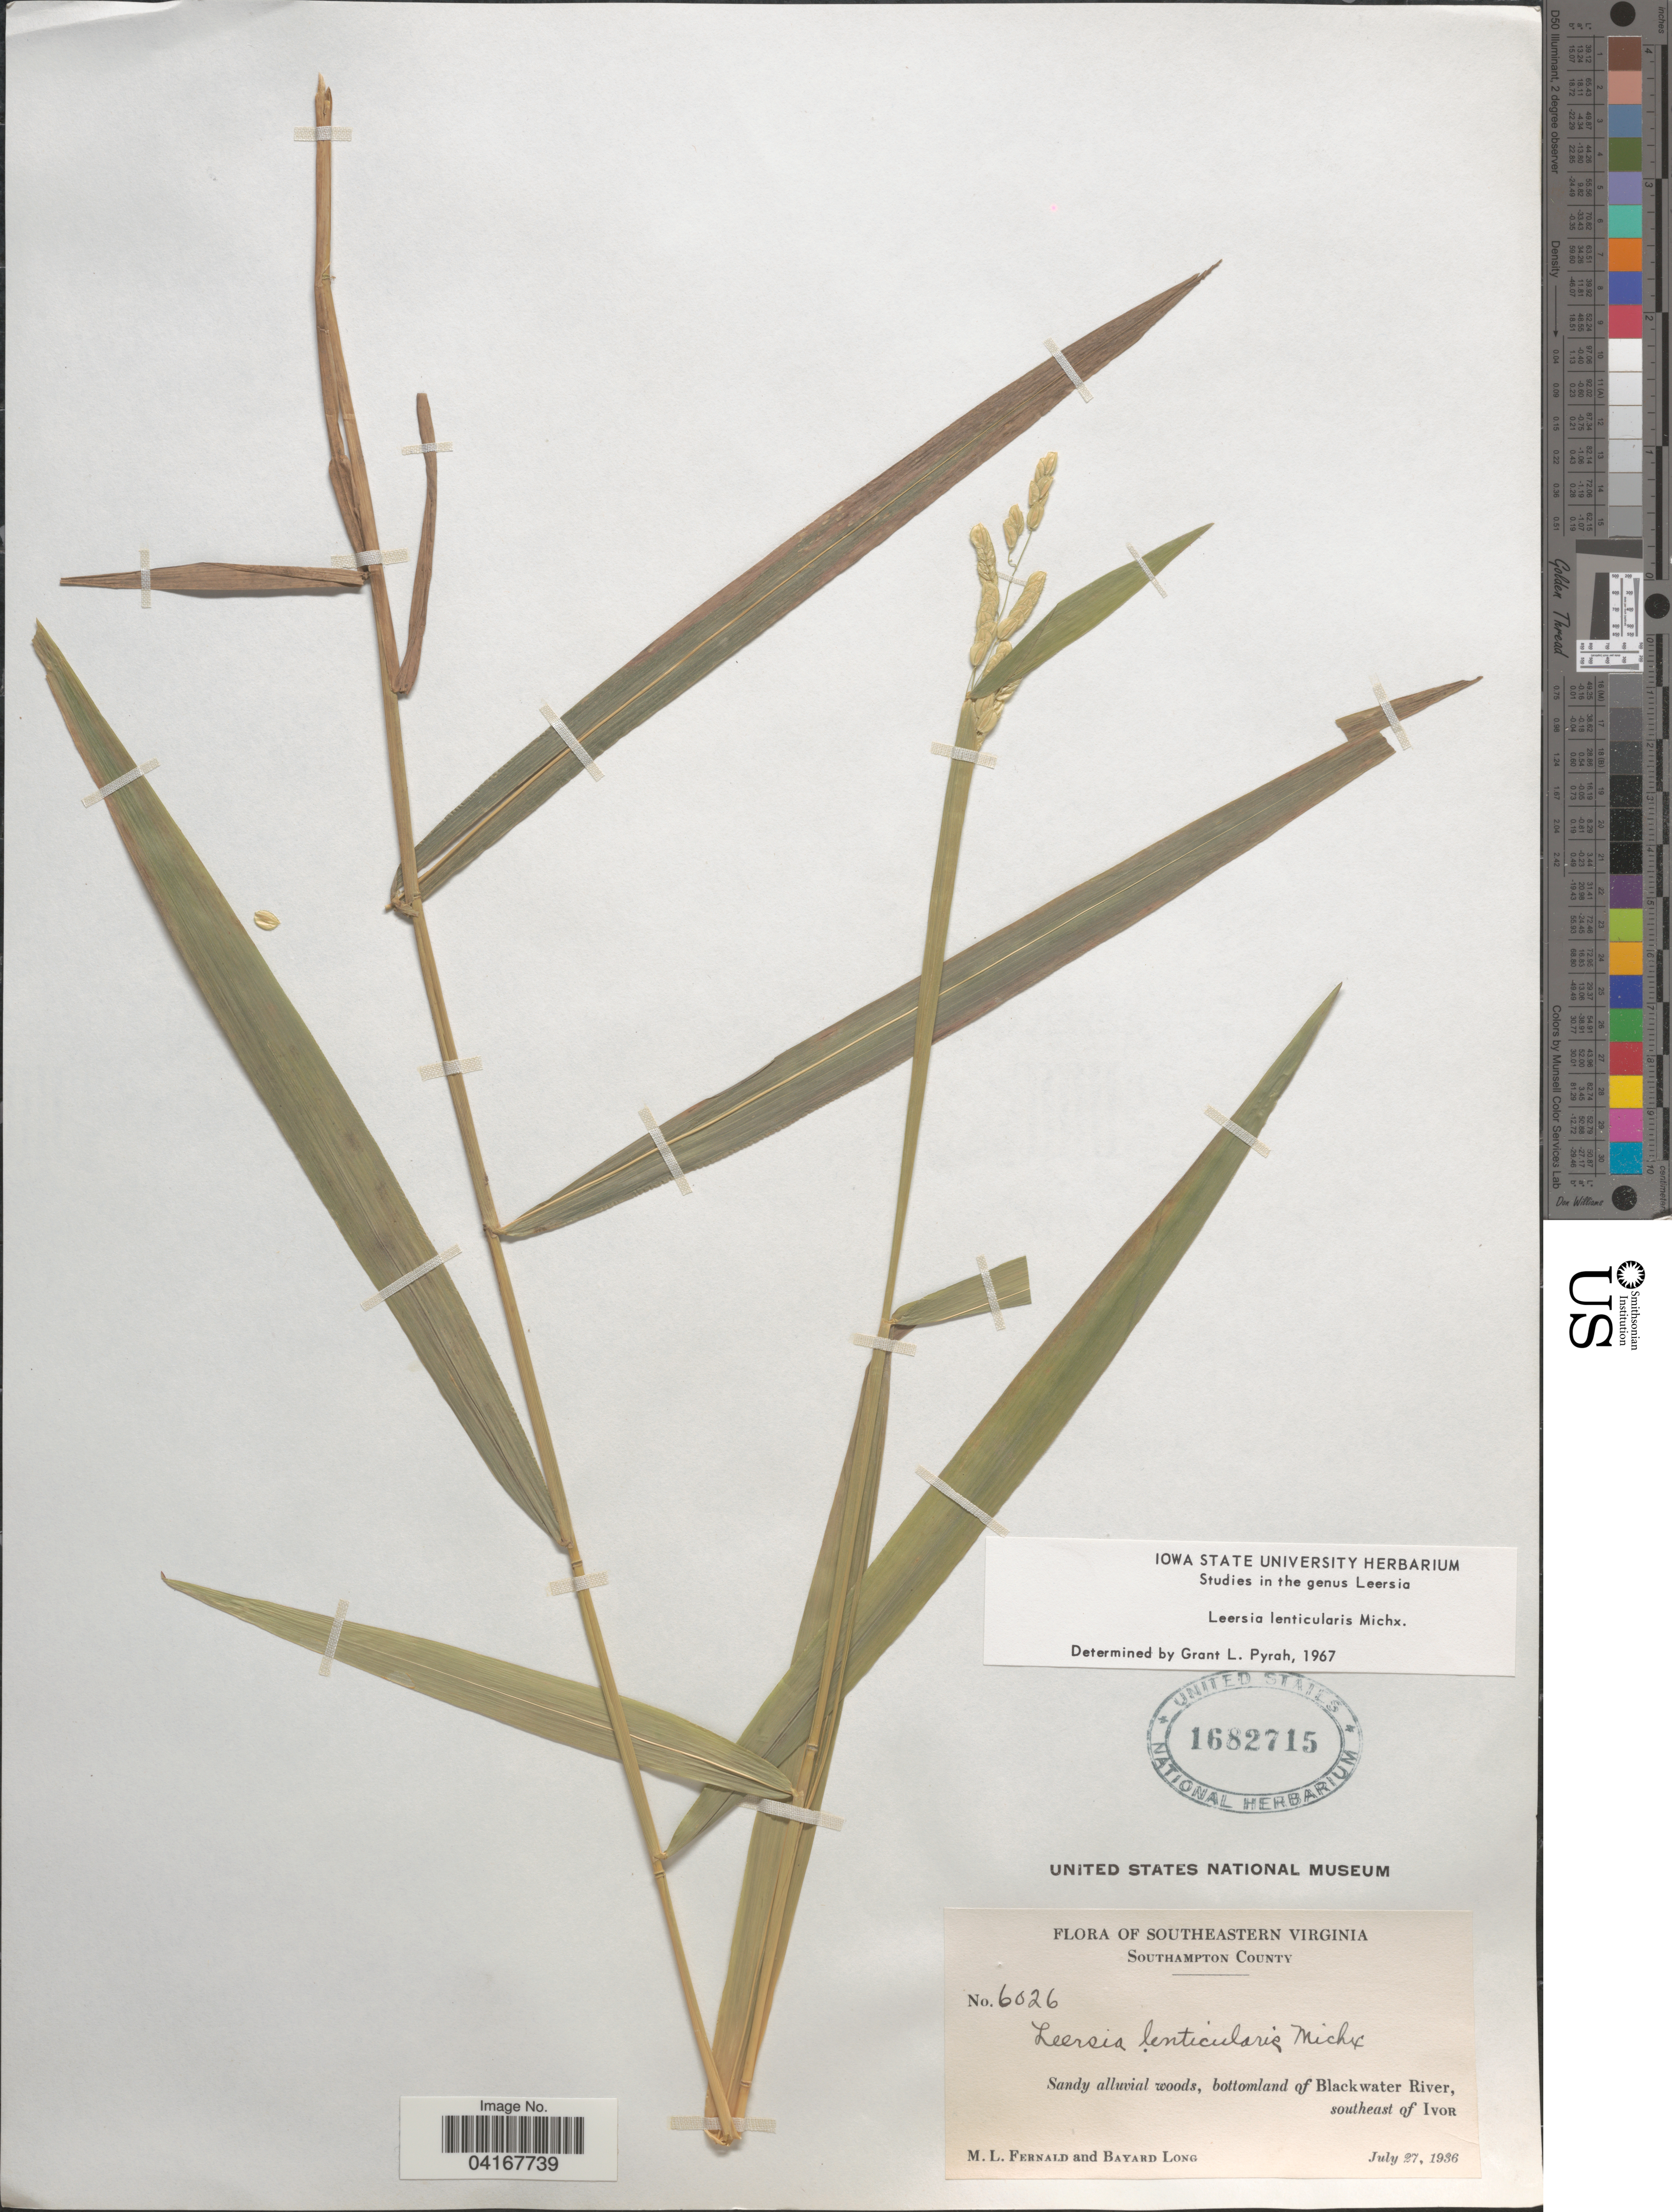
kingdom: Plantae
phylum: Tracheophyta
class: Liliopsida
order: Poales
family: Poaceae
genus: Leersia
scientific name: Leersia lenticularis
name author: Michx.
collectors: M. L. Fernald & B. Long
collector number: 6026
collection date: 1936-07-27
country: United States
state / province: Virginia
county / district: Southampton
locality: Southeastern Virginia. Southampton County. Sandy alluvial woods, bottomland of Blackwater River, southeast of Ivor.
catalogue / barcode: US 1682715